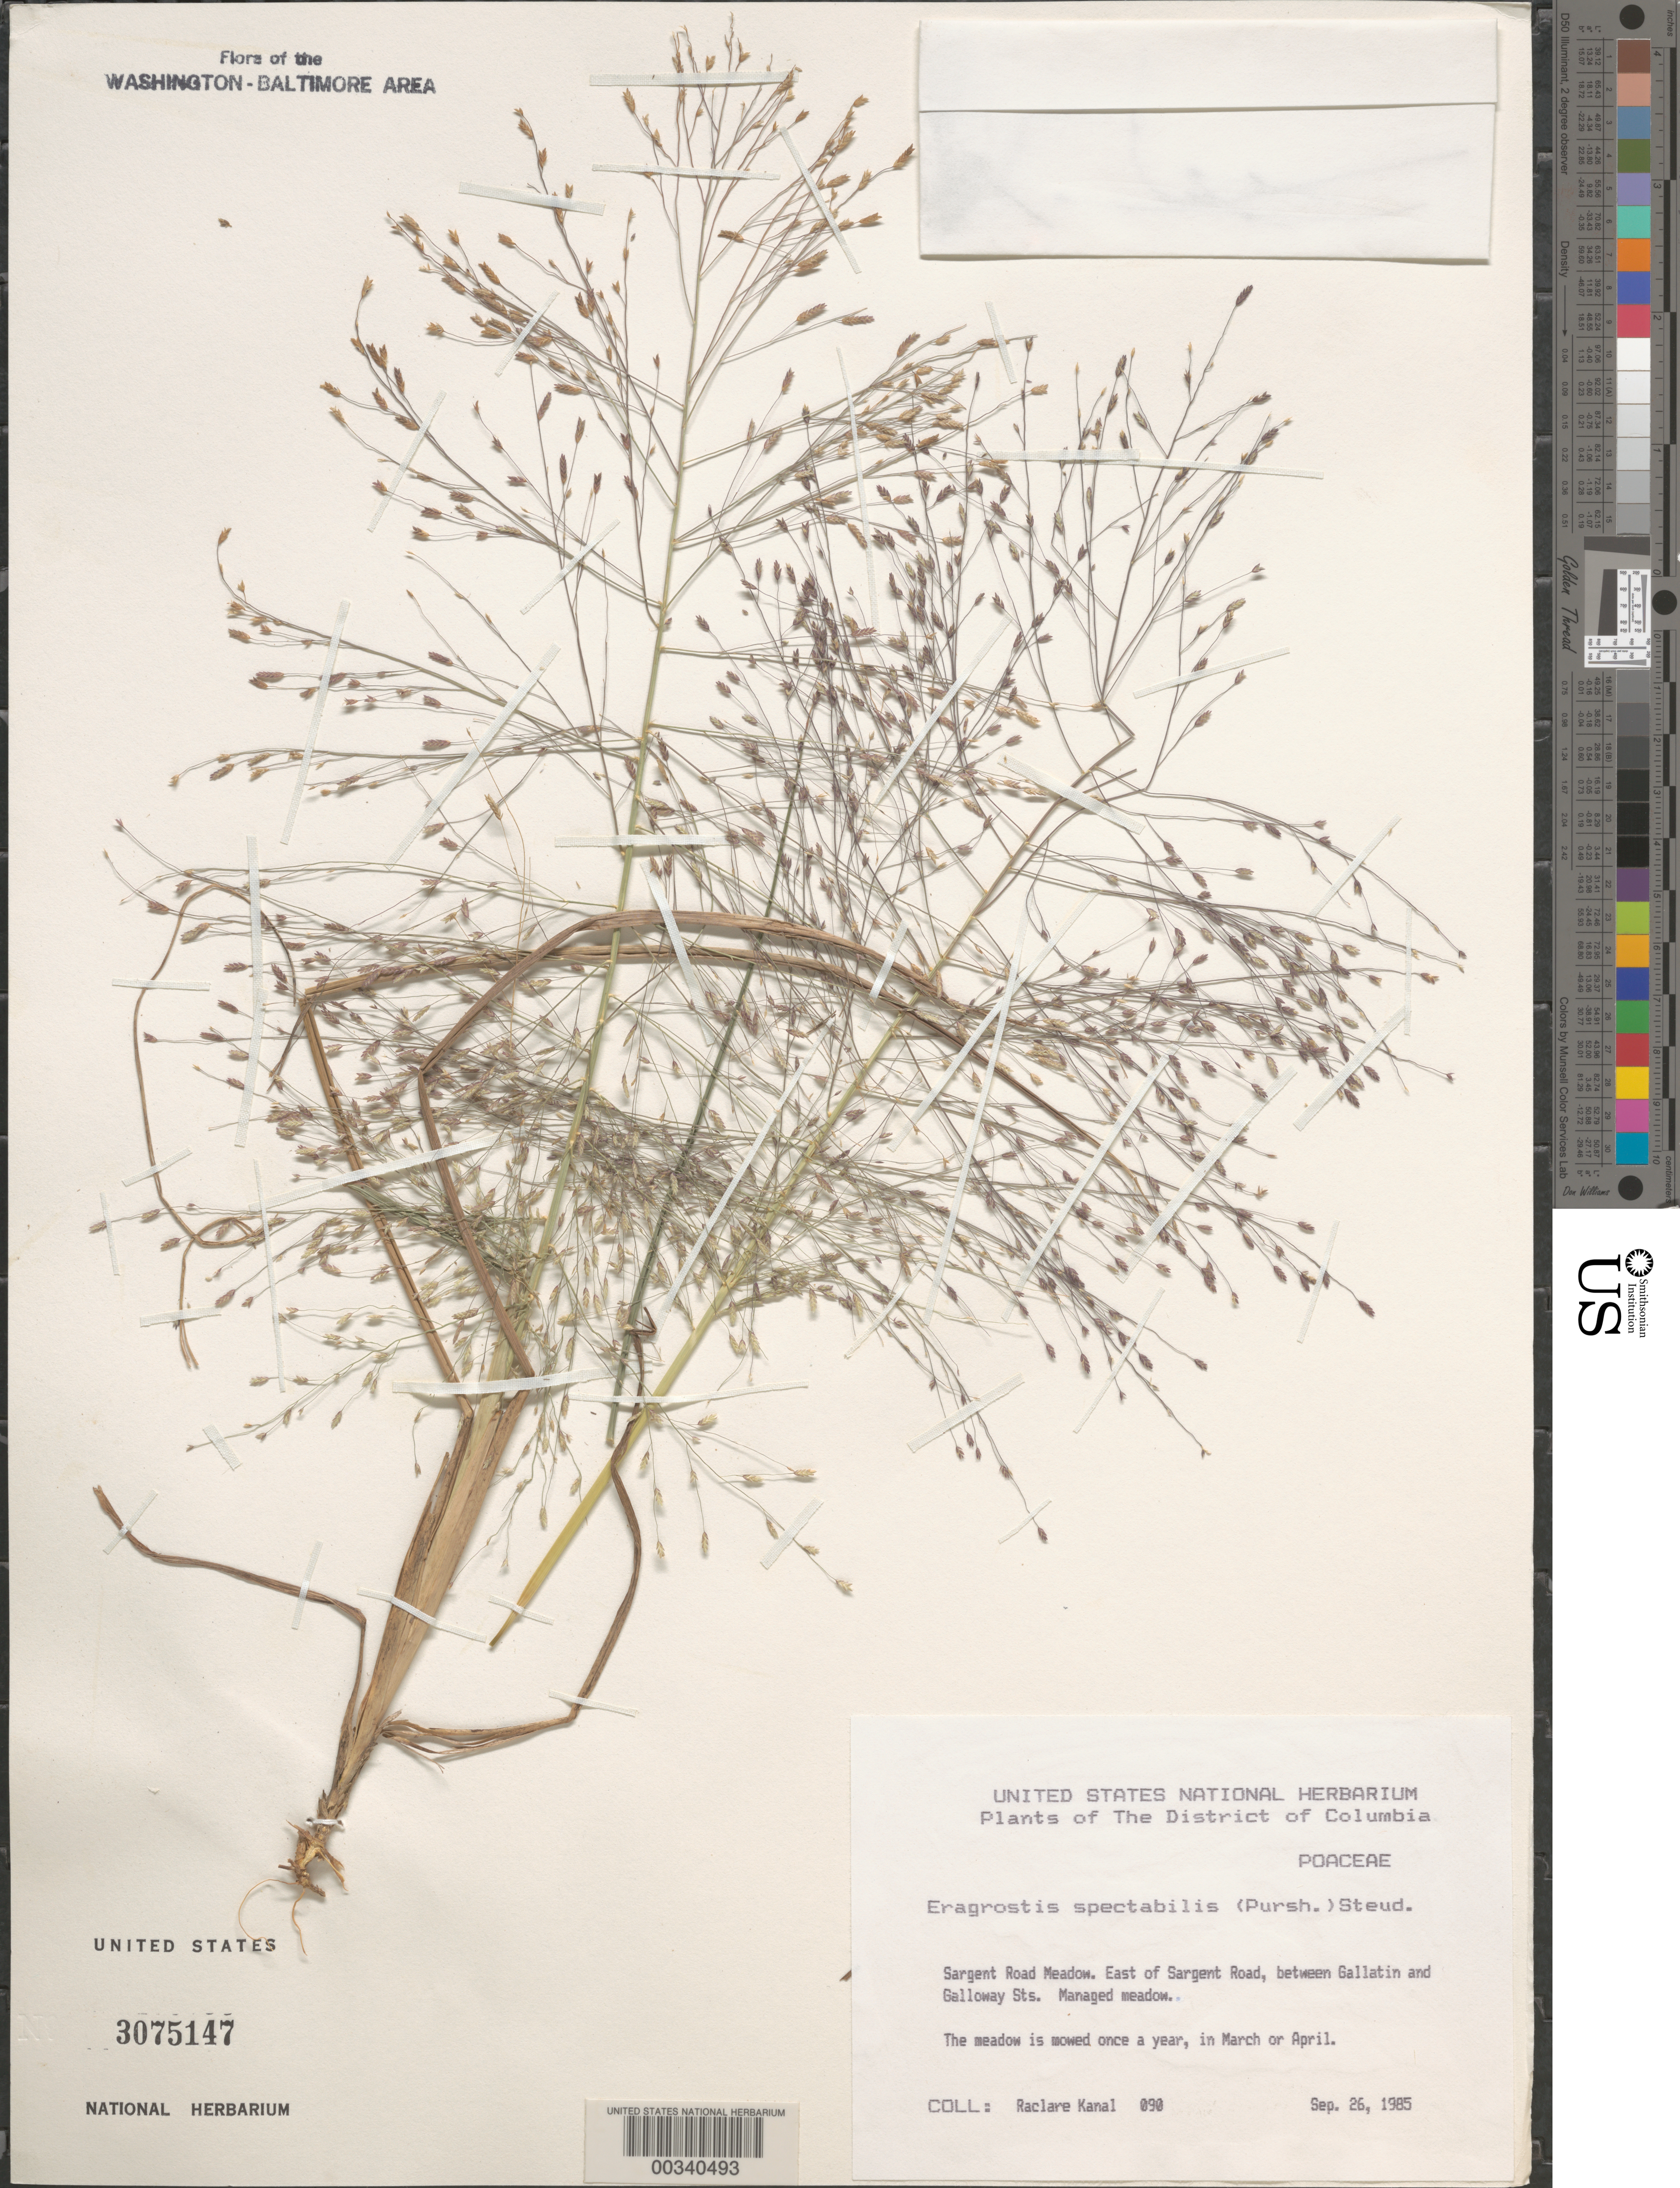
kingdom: Plantae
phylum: Tracheophyta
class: Liliopsida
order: Poales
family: Poaceae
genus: Eragrostis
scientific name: Eragrostis spectabilis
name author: (Pursh) Steud.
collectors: R. Kanal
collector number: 090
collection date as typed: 26 Sep 1985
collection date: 1985-09-26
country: United States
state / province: District of Columbia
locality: E of Sargent road, between Gallatin and Galloway Sts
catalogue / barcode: US 3075147